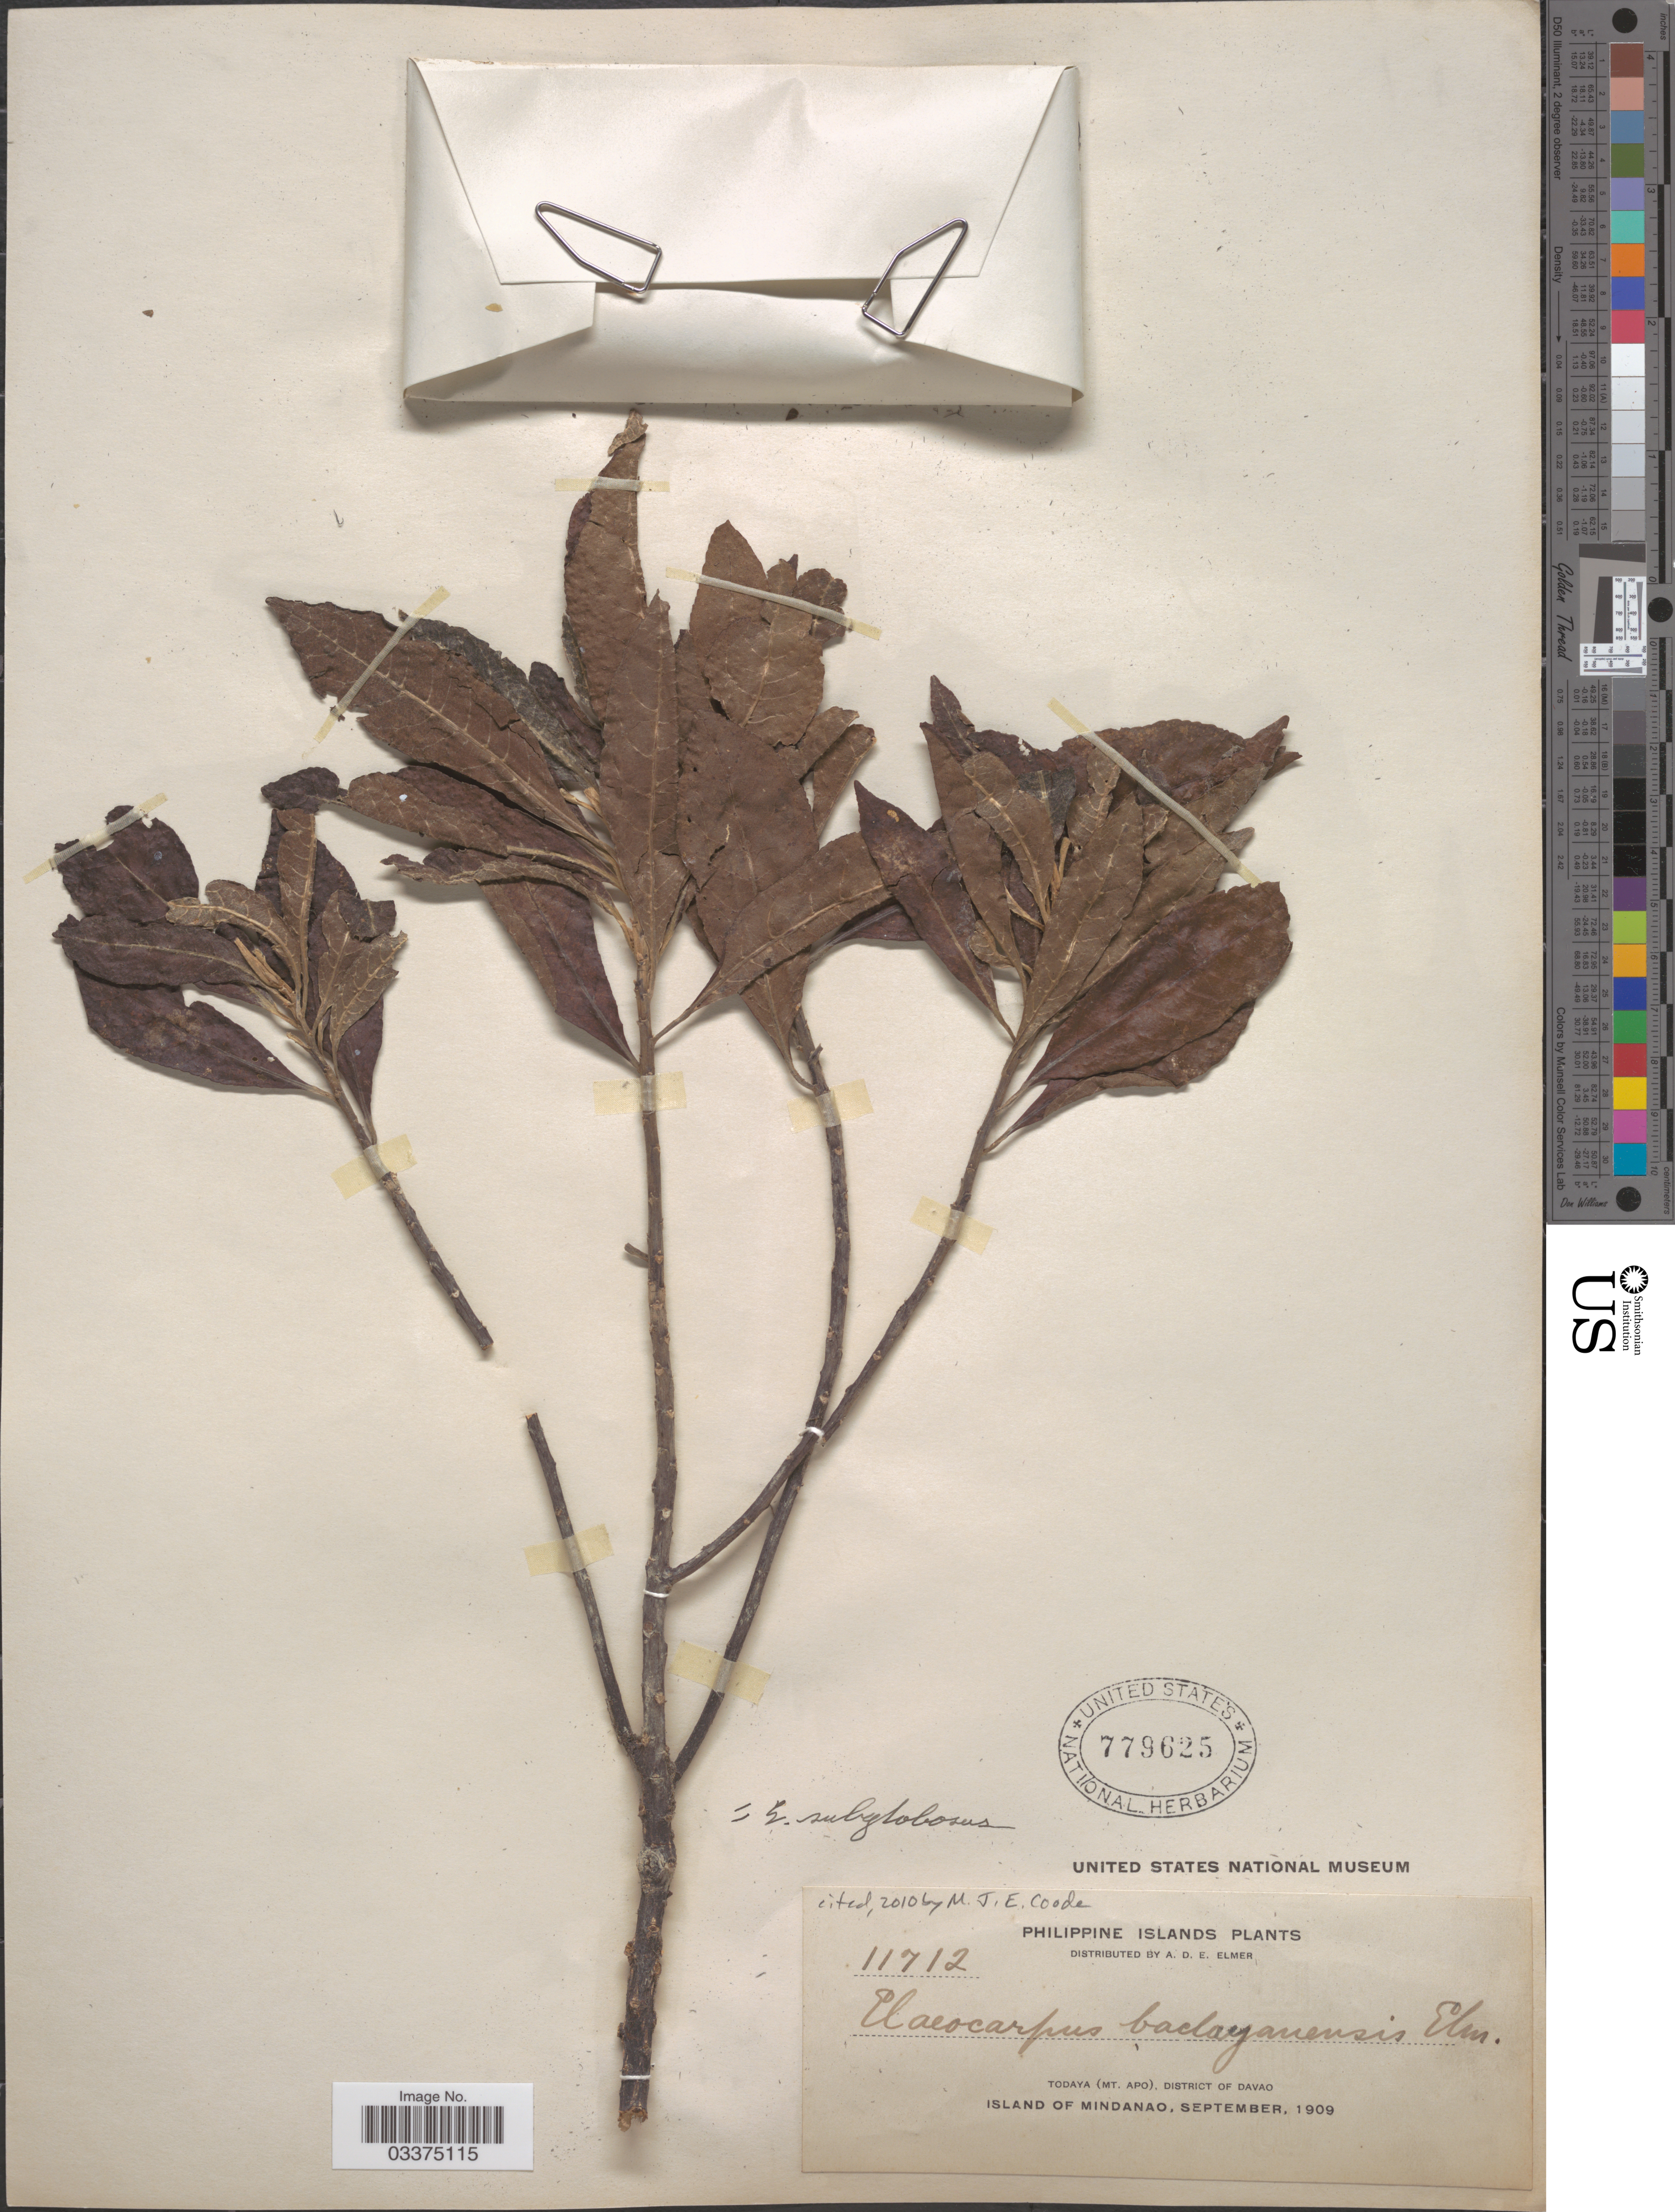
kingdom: Plantae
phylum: Tracheophyta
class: Magnoliopsida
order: Oxalidales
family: Elaeocarpaceae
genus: Elaeocarpus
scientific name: Elaeocarpus sphaericus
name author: (Gaertn.) K. Schum.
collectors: A. D. E. Elmer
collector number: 11712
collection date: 1909-09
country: Philippines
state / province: Davao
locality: Todaya (Mt. Apo), District of Davao. Island of Mindanao.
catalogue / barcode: US 779625